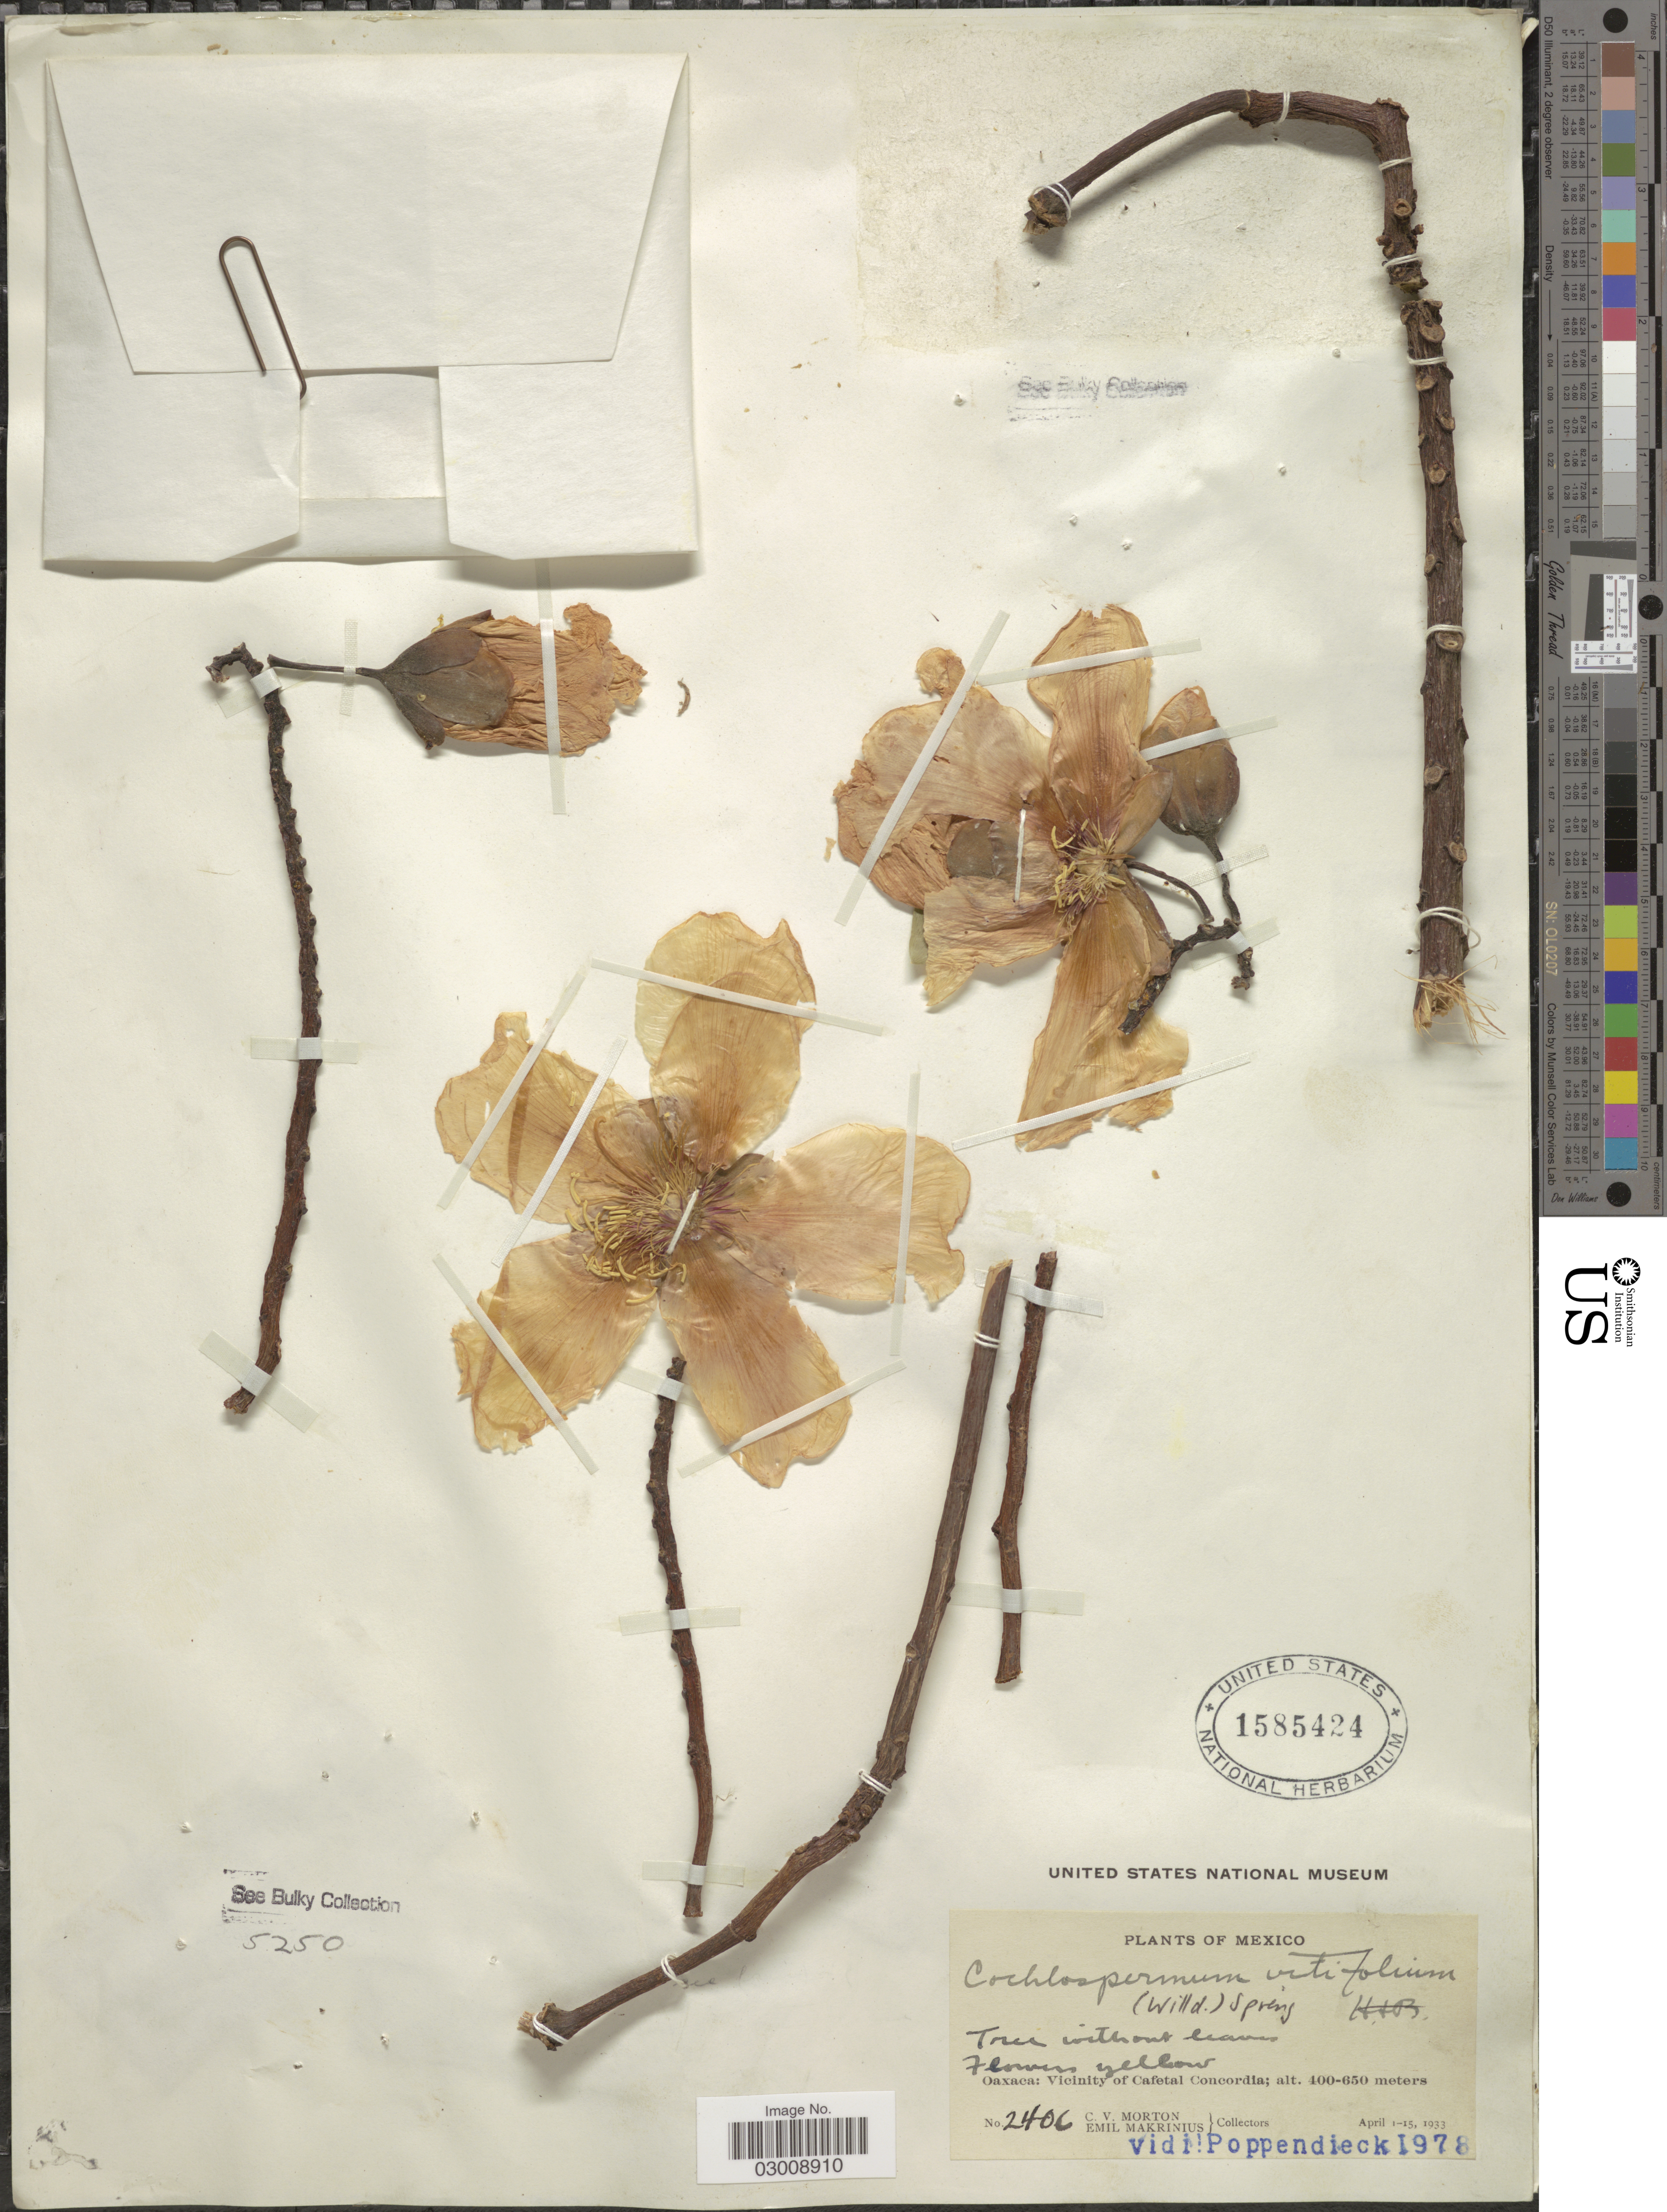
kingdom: Plantae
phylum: Tracheophyta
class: Magnoliopsida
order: Malvales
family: Cochlospermaceae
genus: Cochlospermum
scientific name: Cochlospermum vitifolium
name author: (Willd.) Spreng.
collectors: C. V. Morton & E. Makrinius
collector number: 2406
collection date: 1933-04-01/1933-04-15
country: Mexico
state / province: Oaxaca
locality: Vicinity of Cafetal Concordia.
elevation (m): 400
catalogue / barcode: US 1585424